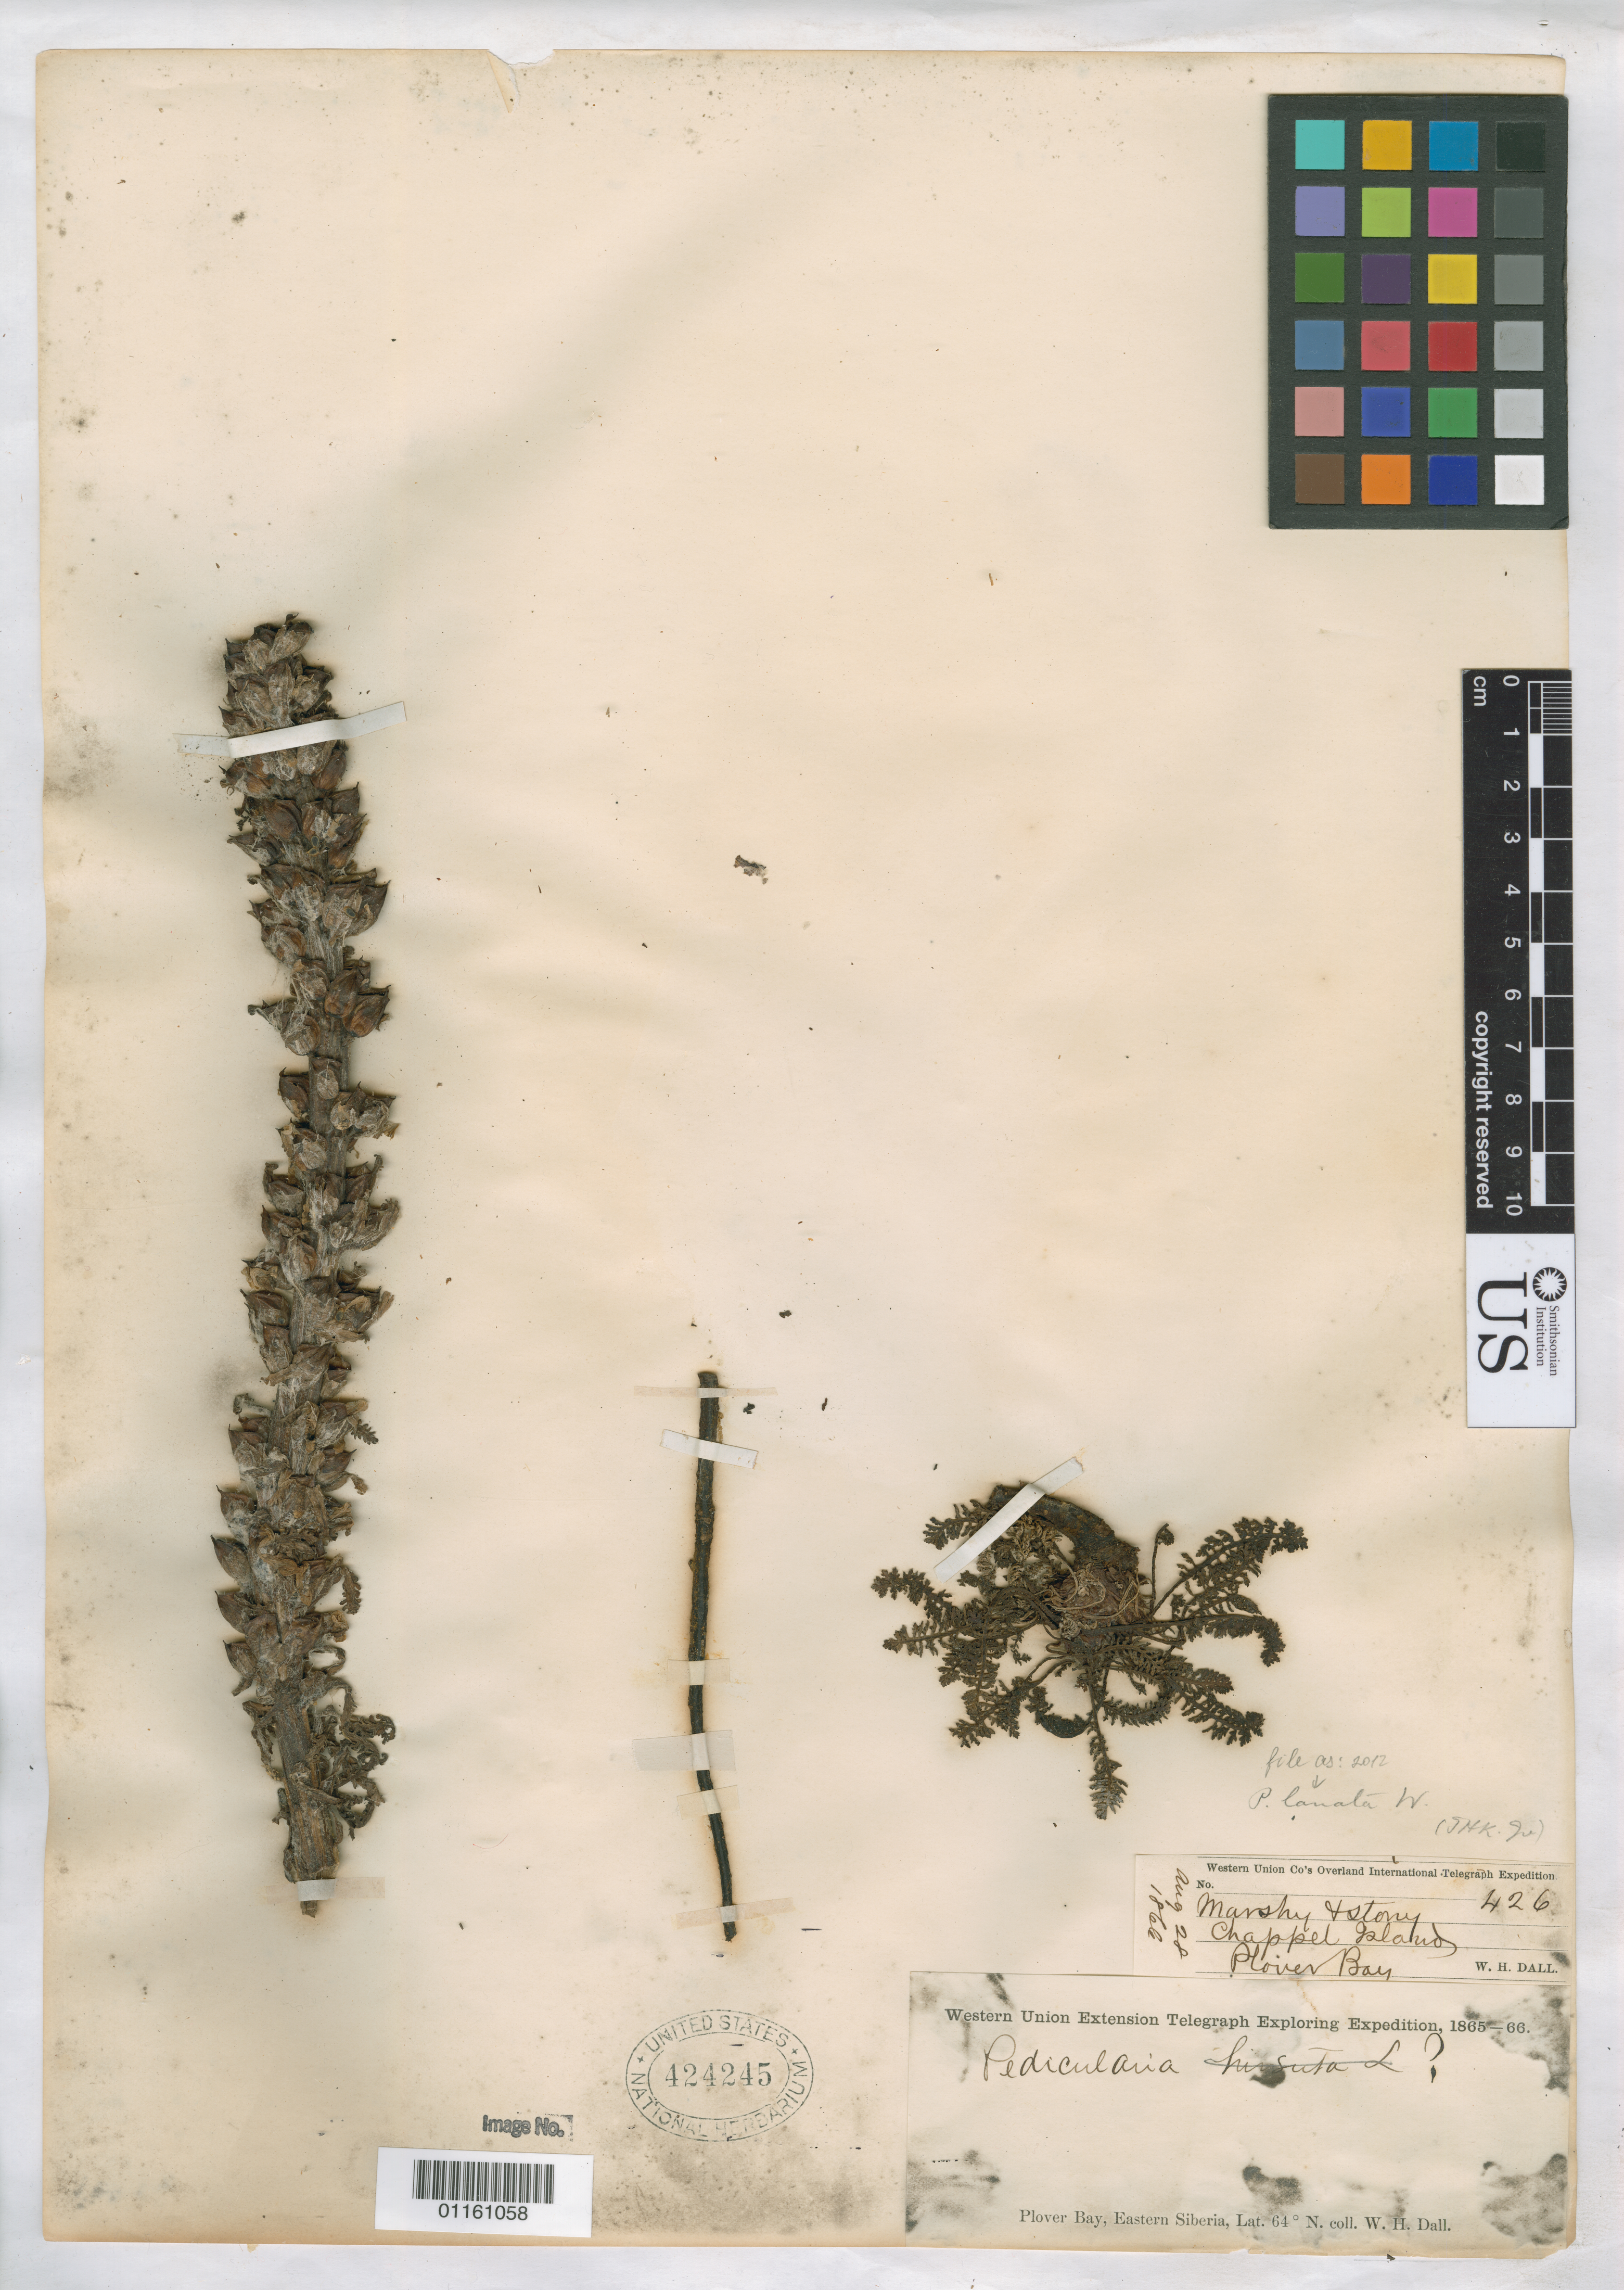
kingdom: Plantae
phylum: Tracheophyta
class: Magnoliopsida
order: Lamiales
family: Orobanchaceae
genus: Pedicularis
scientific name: Pedicularis lanata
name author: Willd. ex Cham. & Schltdl.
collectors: W. Dall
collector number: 426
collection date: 1866-08-28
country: Russian Federation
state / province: Chukotka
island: Chappel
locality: Plover [Providence] Bay, Chappel Island, Eastern Siberia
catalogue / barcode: US 424245